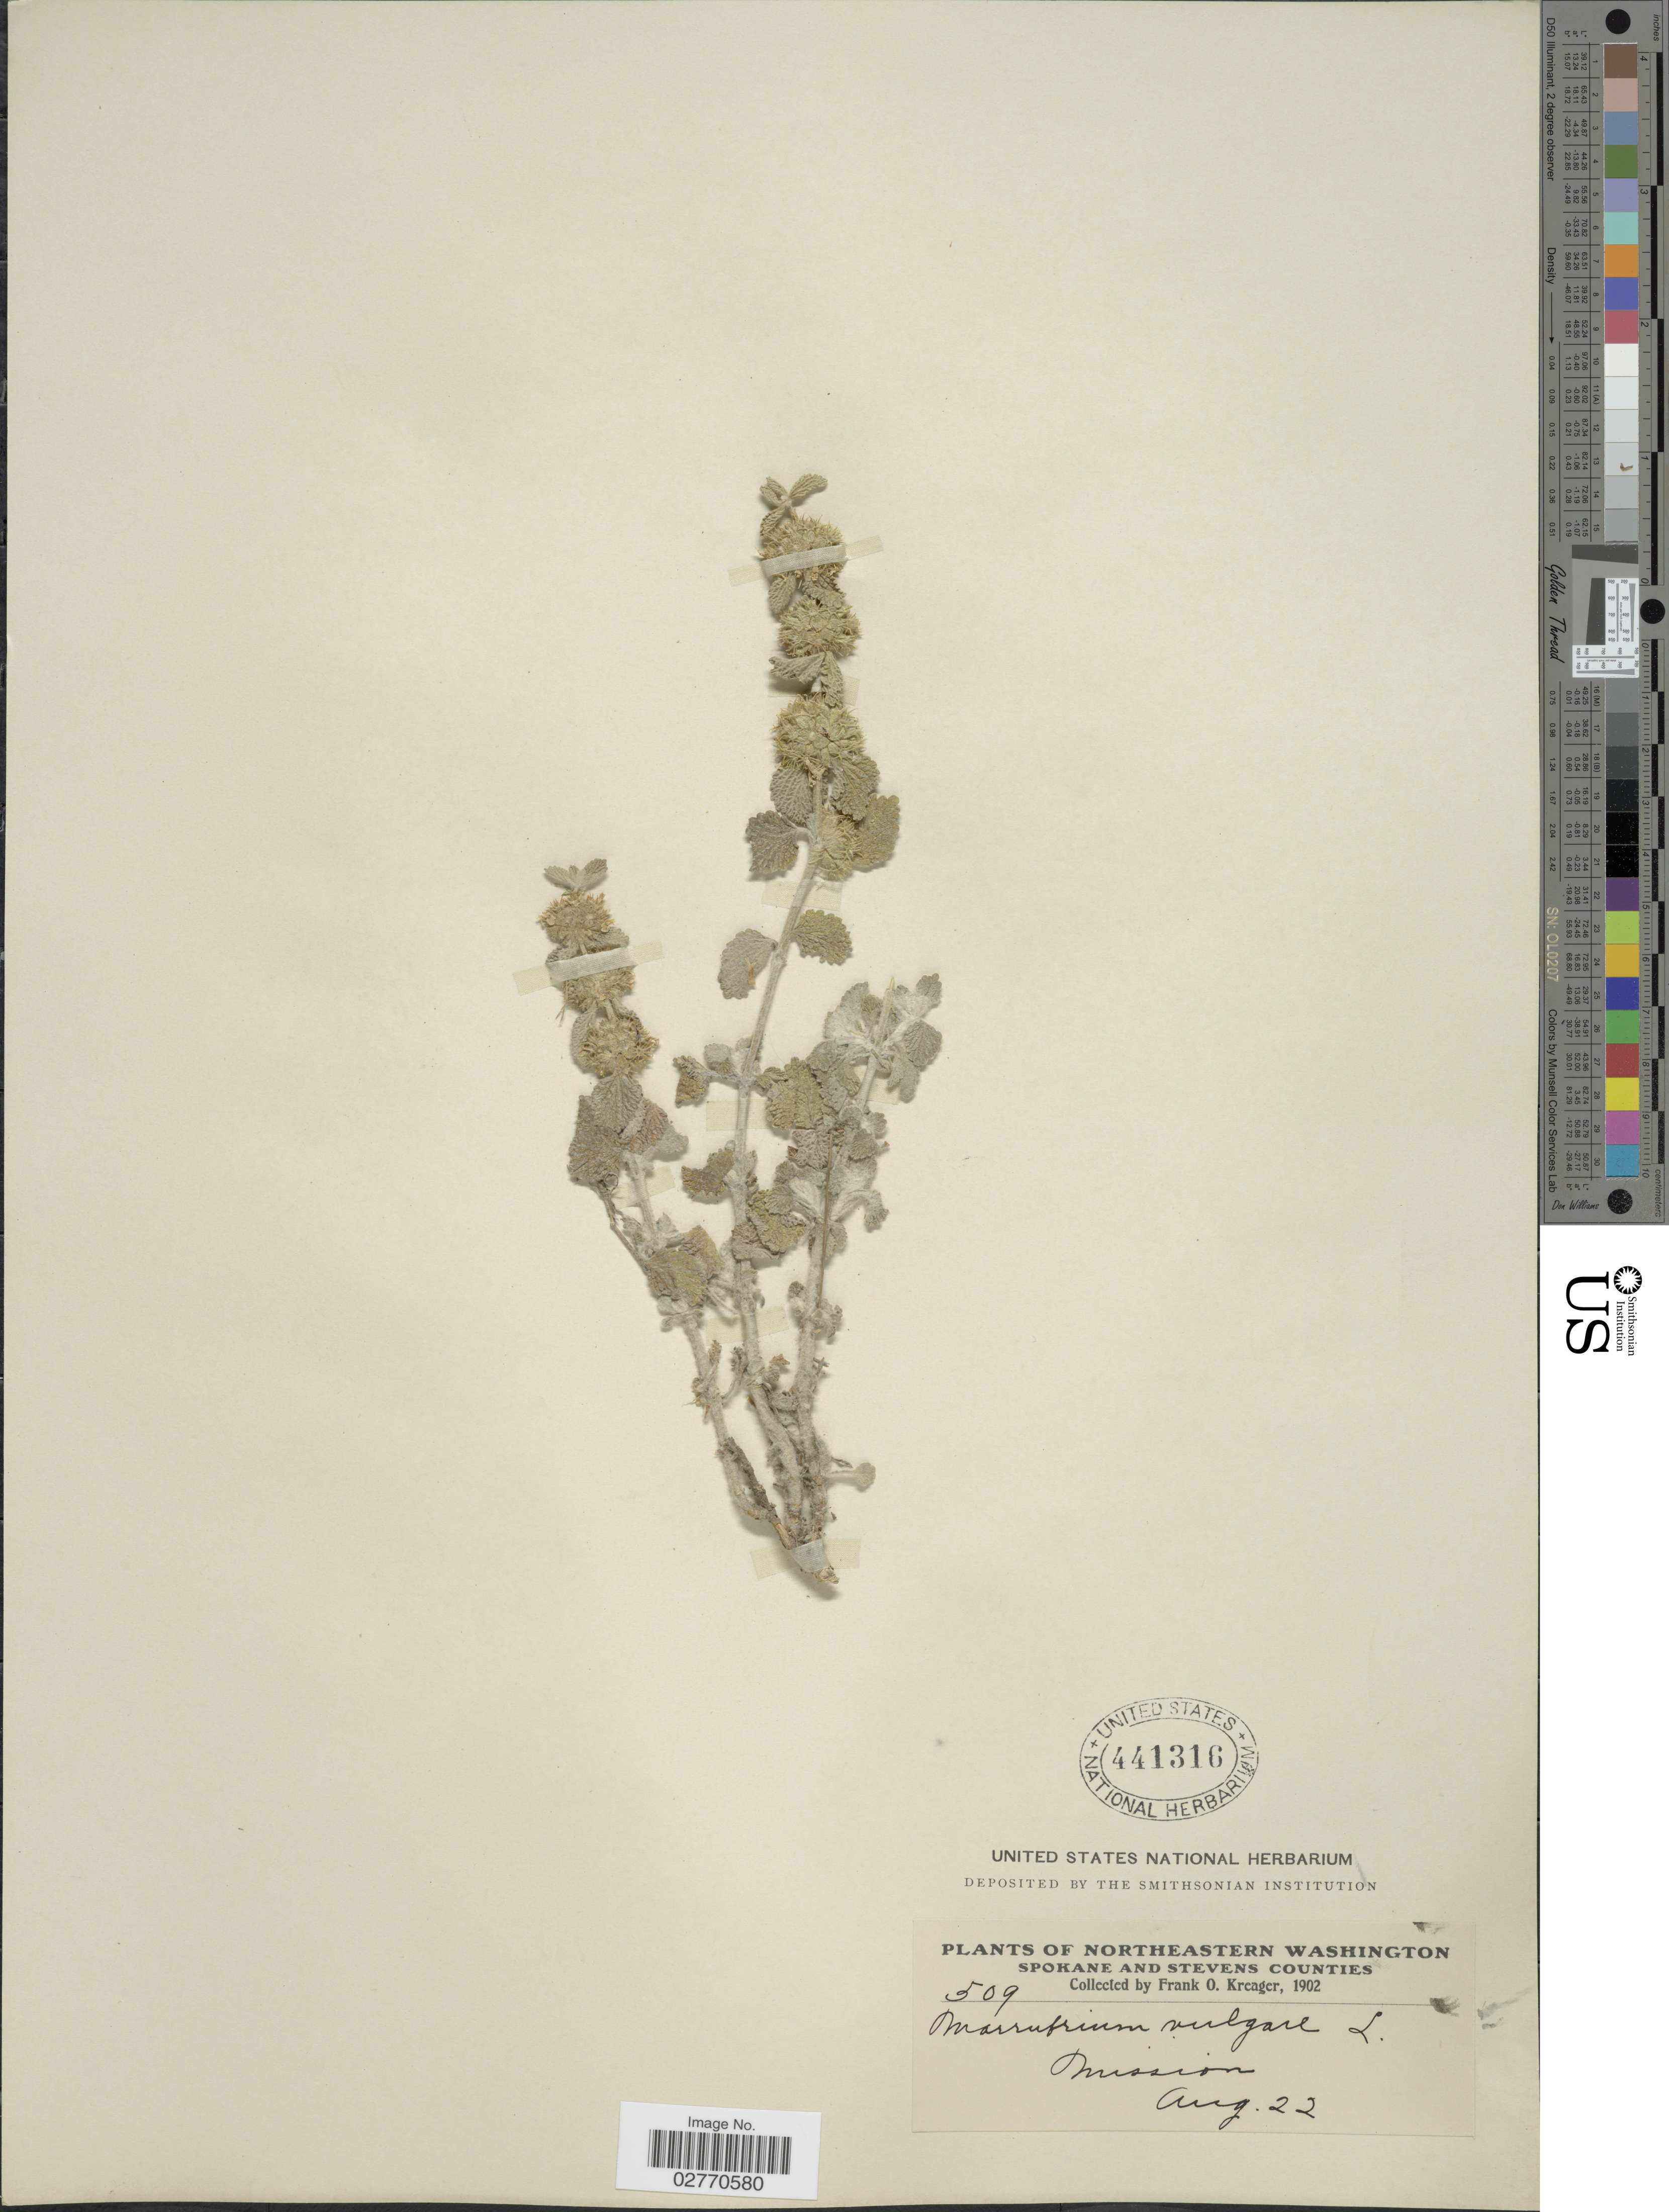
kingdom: Plantae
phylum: Tracheophyta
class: Magnoliopsida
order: Lamiales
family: Lamiaceae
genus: Marrubium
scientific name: Marrubium vulgare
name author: L.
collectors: F. Kreager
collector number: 509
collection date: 1902-08-22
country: United States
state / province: Washington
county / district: Spokane / Stevens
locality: Northeastern Washington, Spokane and Stevens Counties. Mission.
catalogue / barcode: US 441316